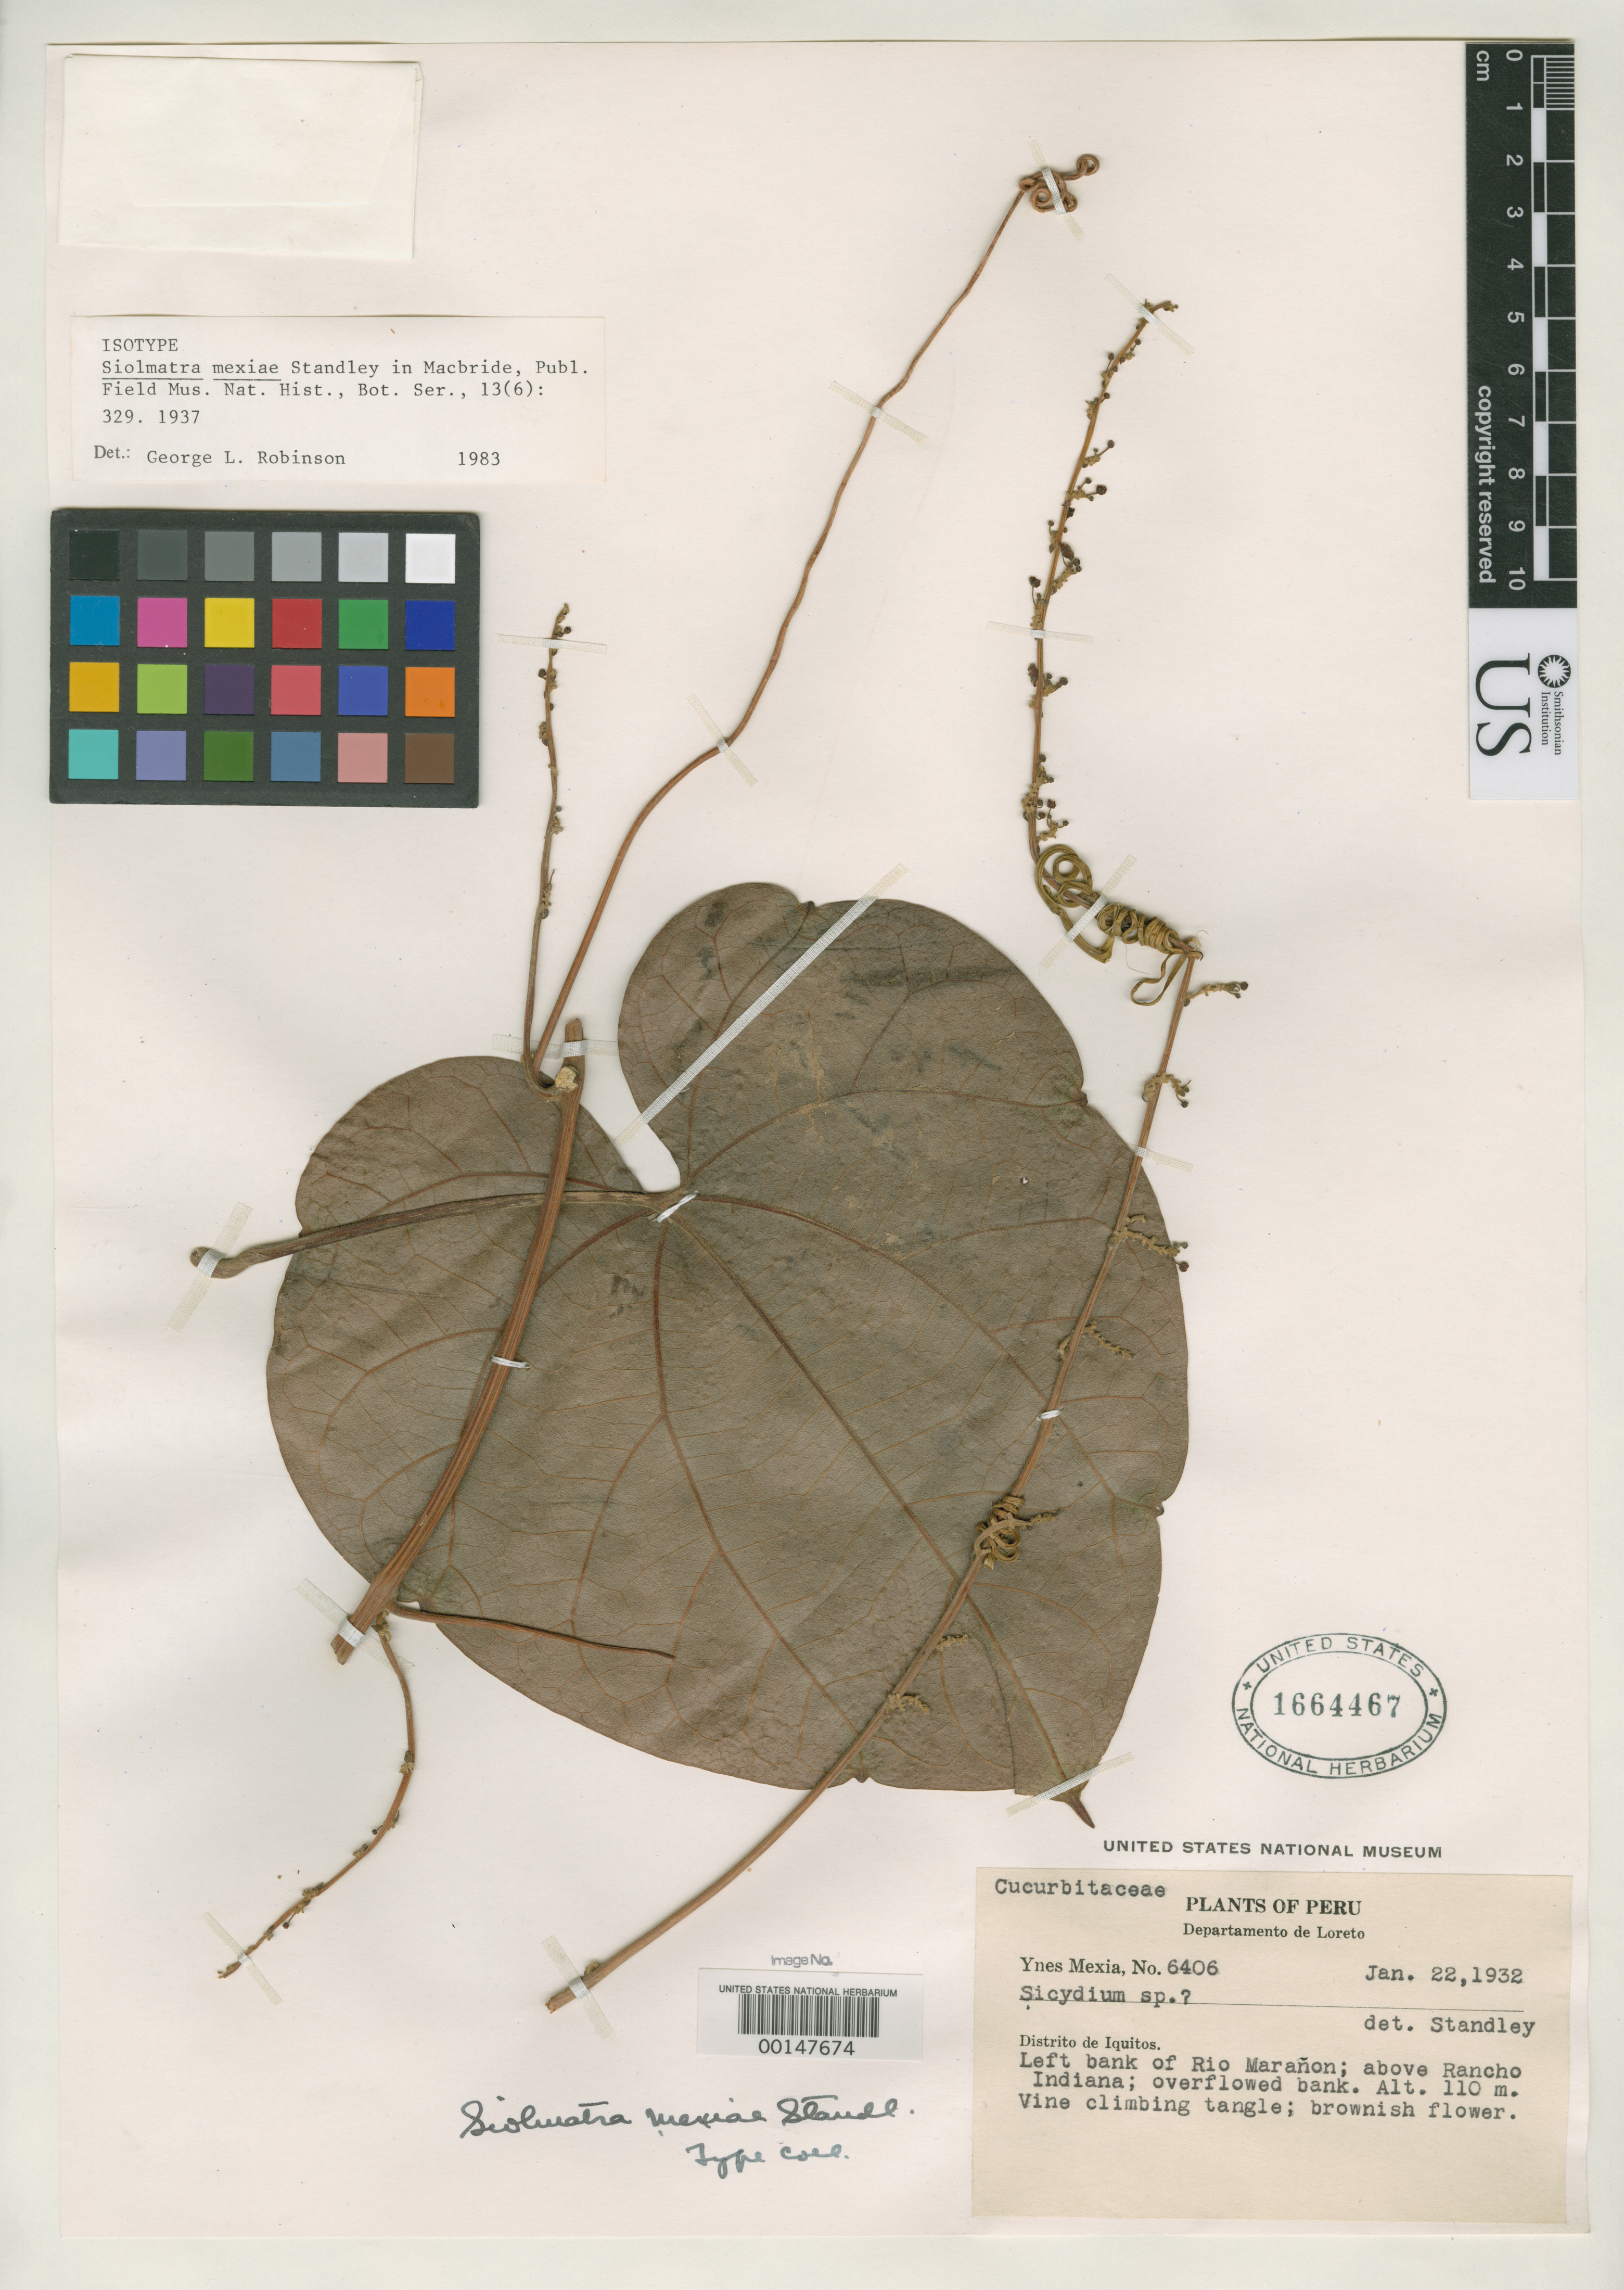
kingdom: Plantae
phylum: Tracheophyta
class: Magnoliopsida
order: Cucurbitales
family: Cucurbitaceae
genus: Siolmatra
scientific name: Siolmatra mexiae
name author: Standl. in J.F. Macbr.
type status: Isotype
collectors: Y. Mexia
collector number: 6406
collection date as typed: Jan 1932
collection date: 1932-01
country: Peru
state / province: Loreto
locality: Above Rancho Indiana, left bank of Rio Maranon.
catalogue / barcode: US 1664467